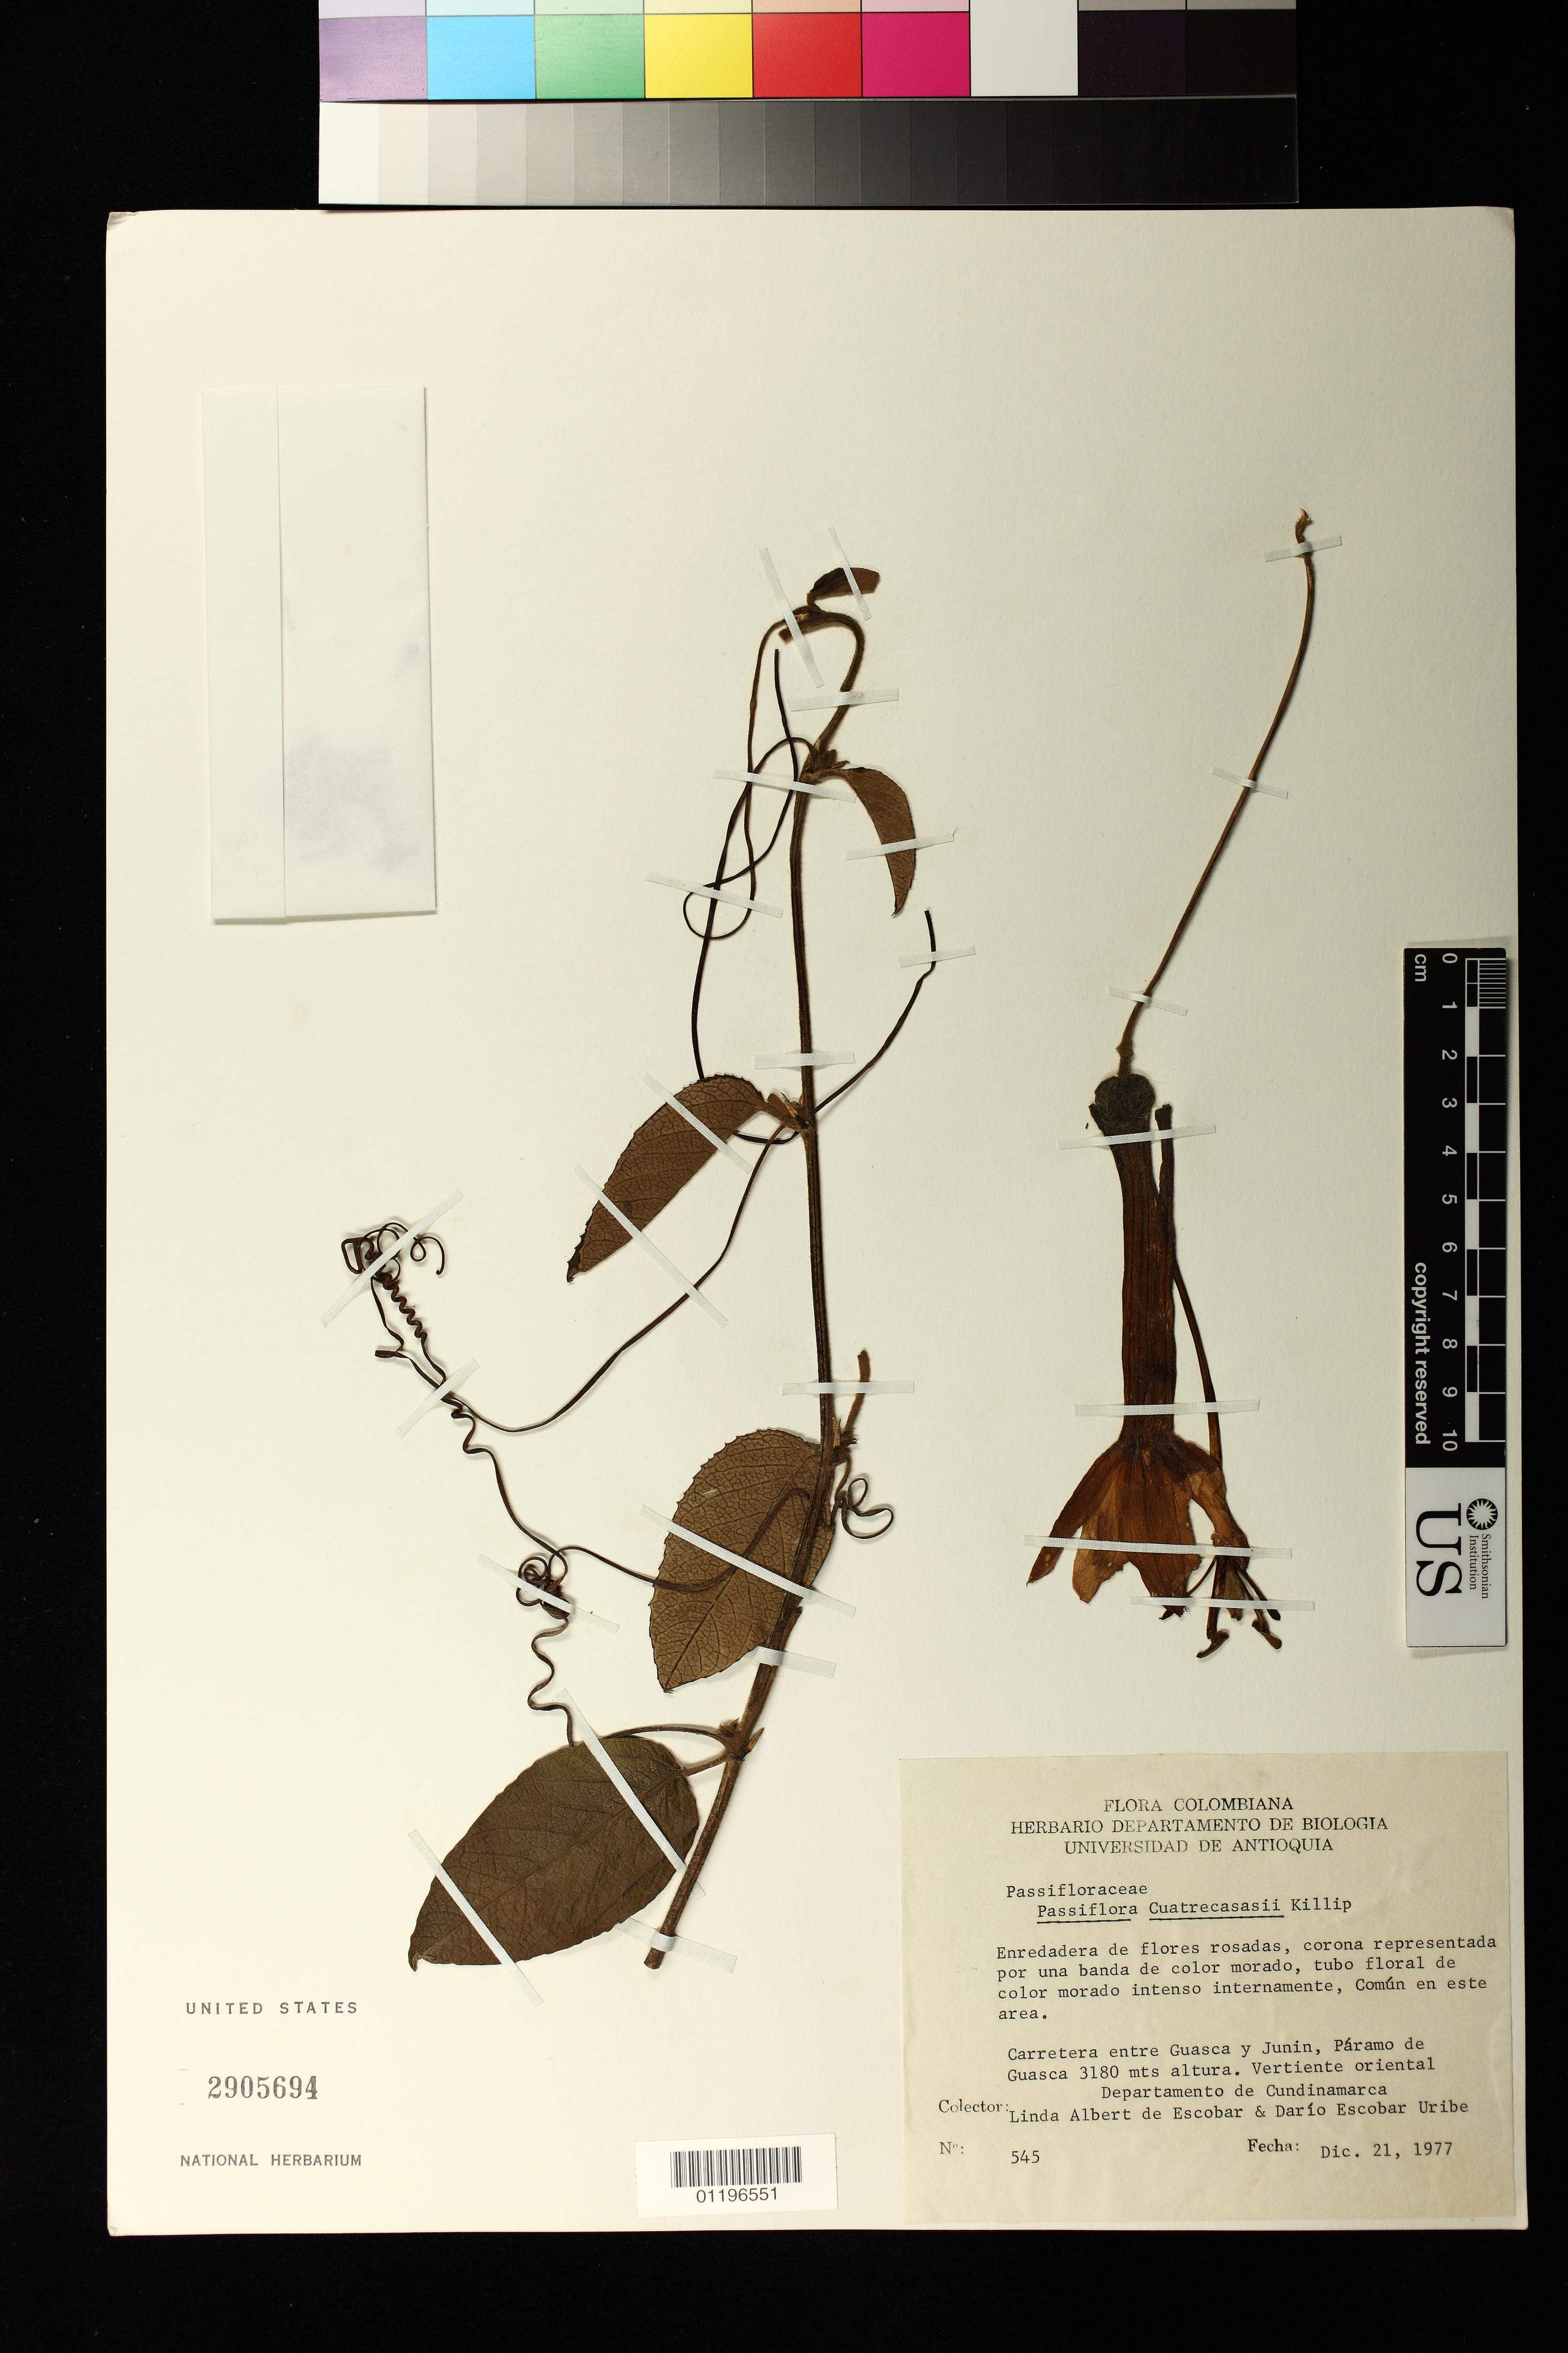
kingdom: Plantae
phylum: Tracheophyta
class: Magnoliopsida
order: Malpighiales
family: Passifloraceae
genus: Passiflora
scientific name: Passiflora cuatrecasasii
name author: Killip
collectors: L. K. de Escobar & D. E. Uribe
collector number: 545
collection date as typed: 21 Dec 1977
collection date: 1977-12-21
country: Colombia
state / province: Cundinamarca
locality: Carretera entre Guasca y Junin, Paramo de Guasca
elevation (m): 3180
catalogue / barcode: US 2905694